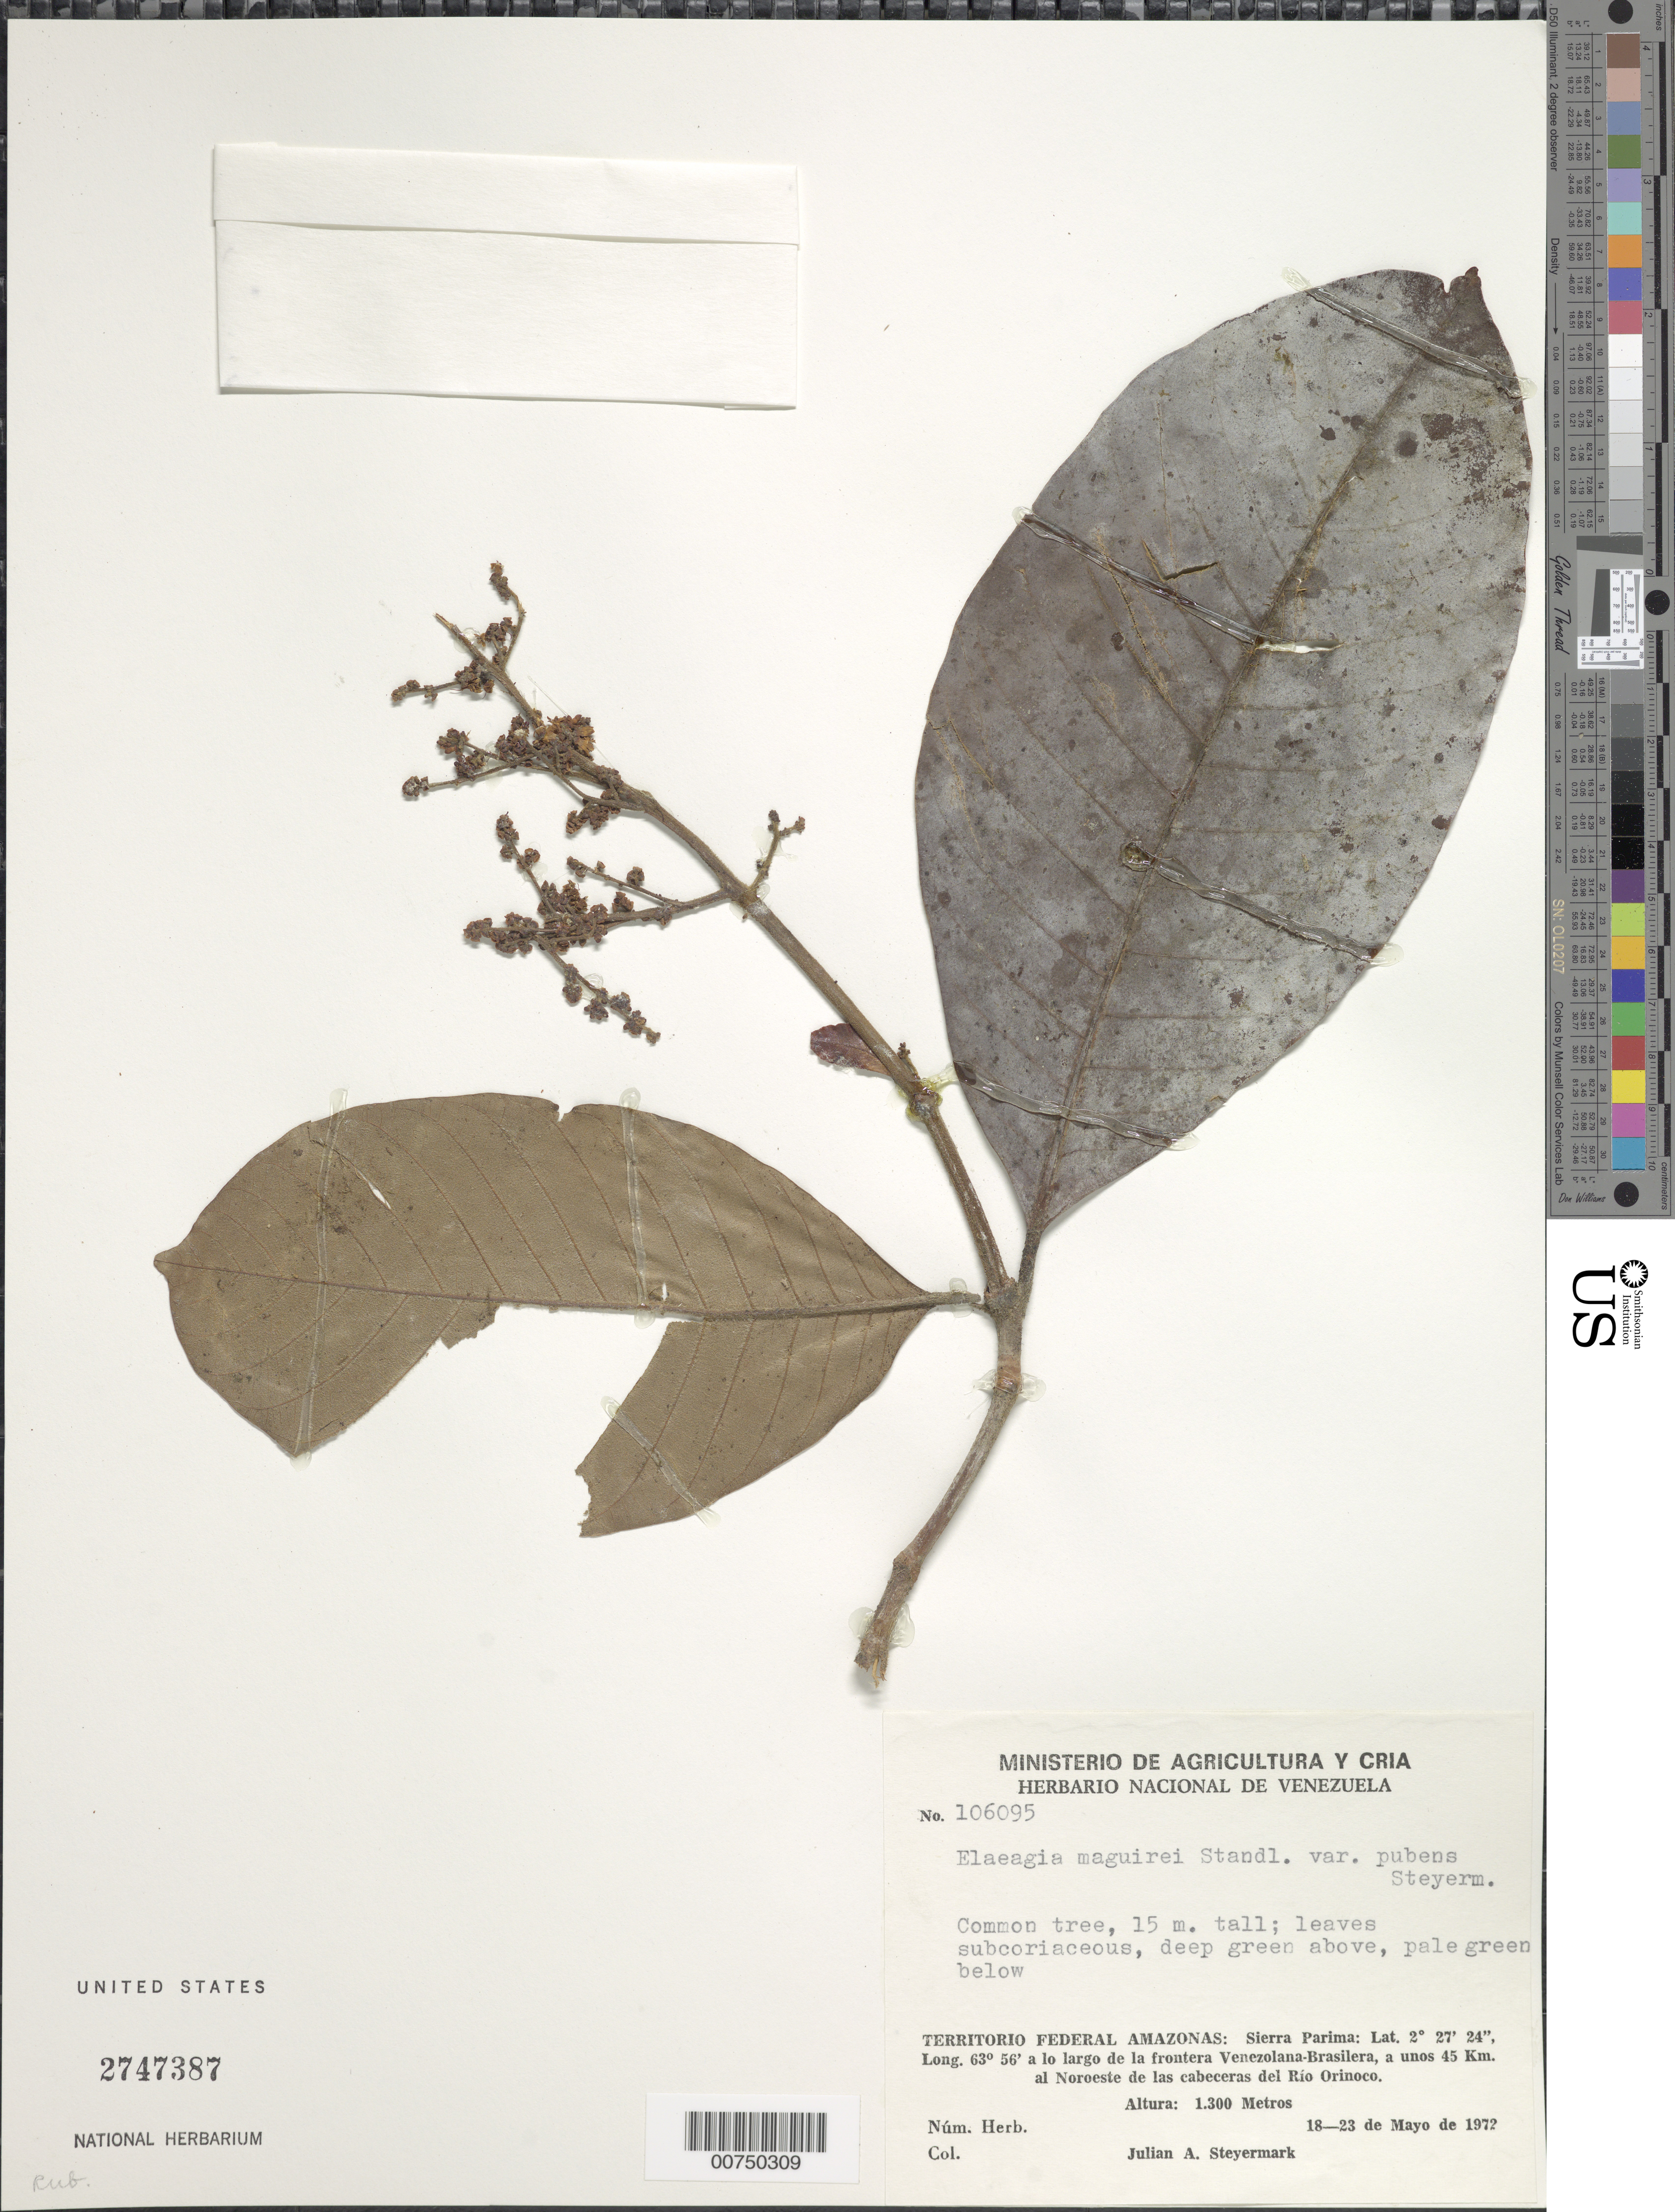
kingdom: Plantae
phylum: Tracheophyta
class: Magnoliopsida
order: Gentianales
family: Rubiaceae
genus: Elaeagia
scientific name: Elaeagia maguirei var. pubens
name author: Steyerm.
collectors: J. Steyermark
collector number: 106095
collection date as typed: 18-May-72 to 23-May-72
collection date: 1972-05-18/1972-05-23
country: Venezuela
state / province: Amazonas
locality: Sierra Parima, la frontera Venezolana-Brasilera, a unos 45 km al noroeste de las cabeceras del Río Orinoco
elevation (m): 1300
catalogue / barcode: US 2747387